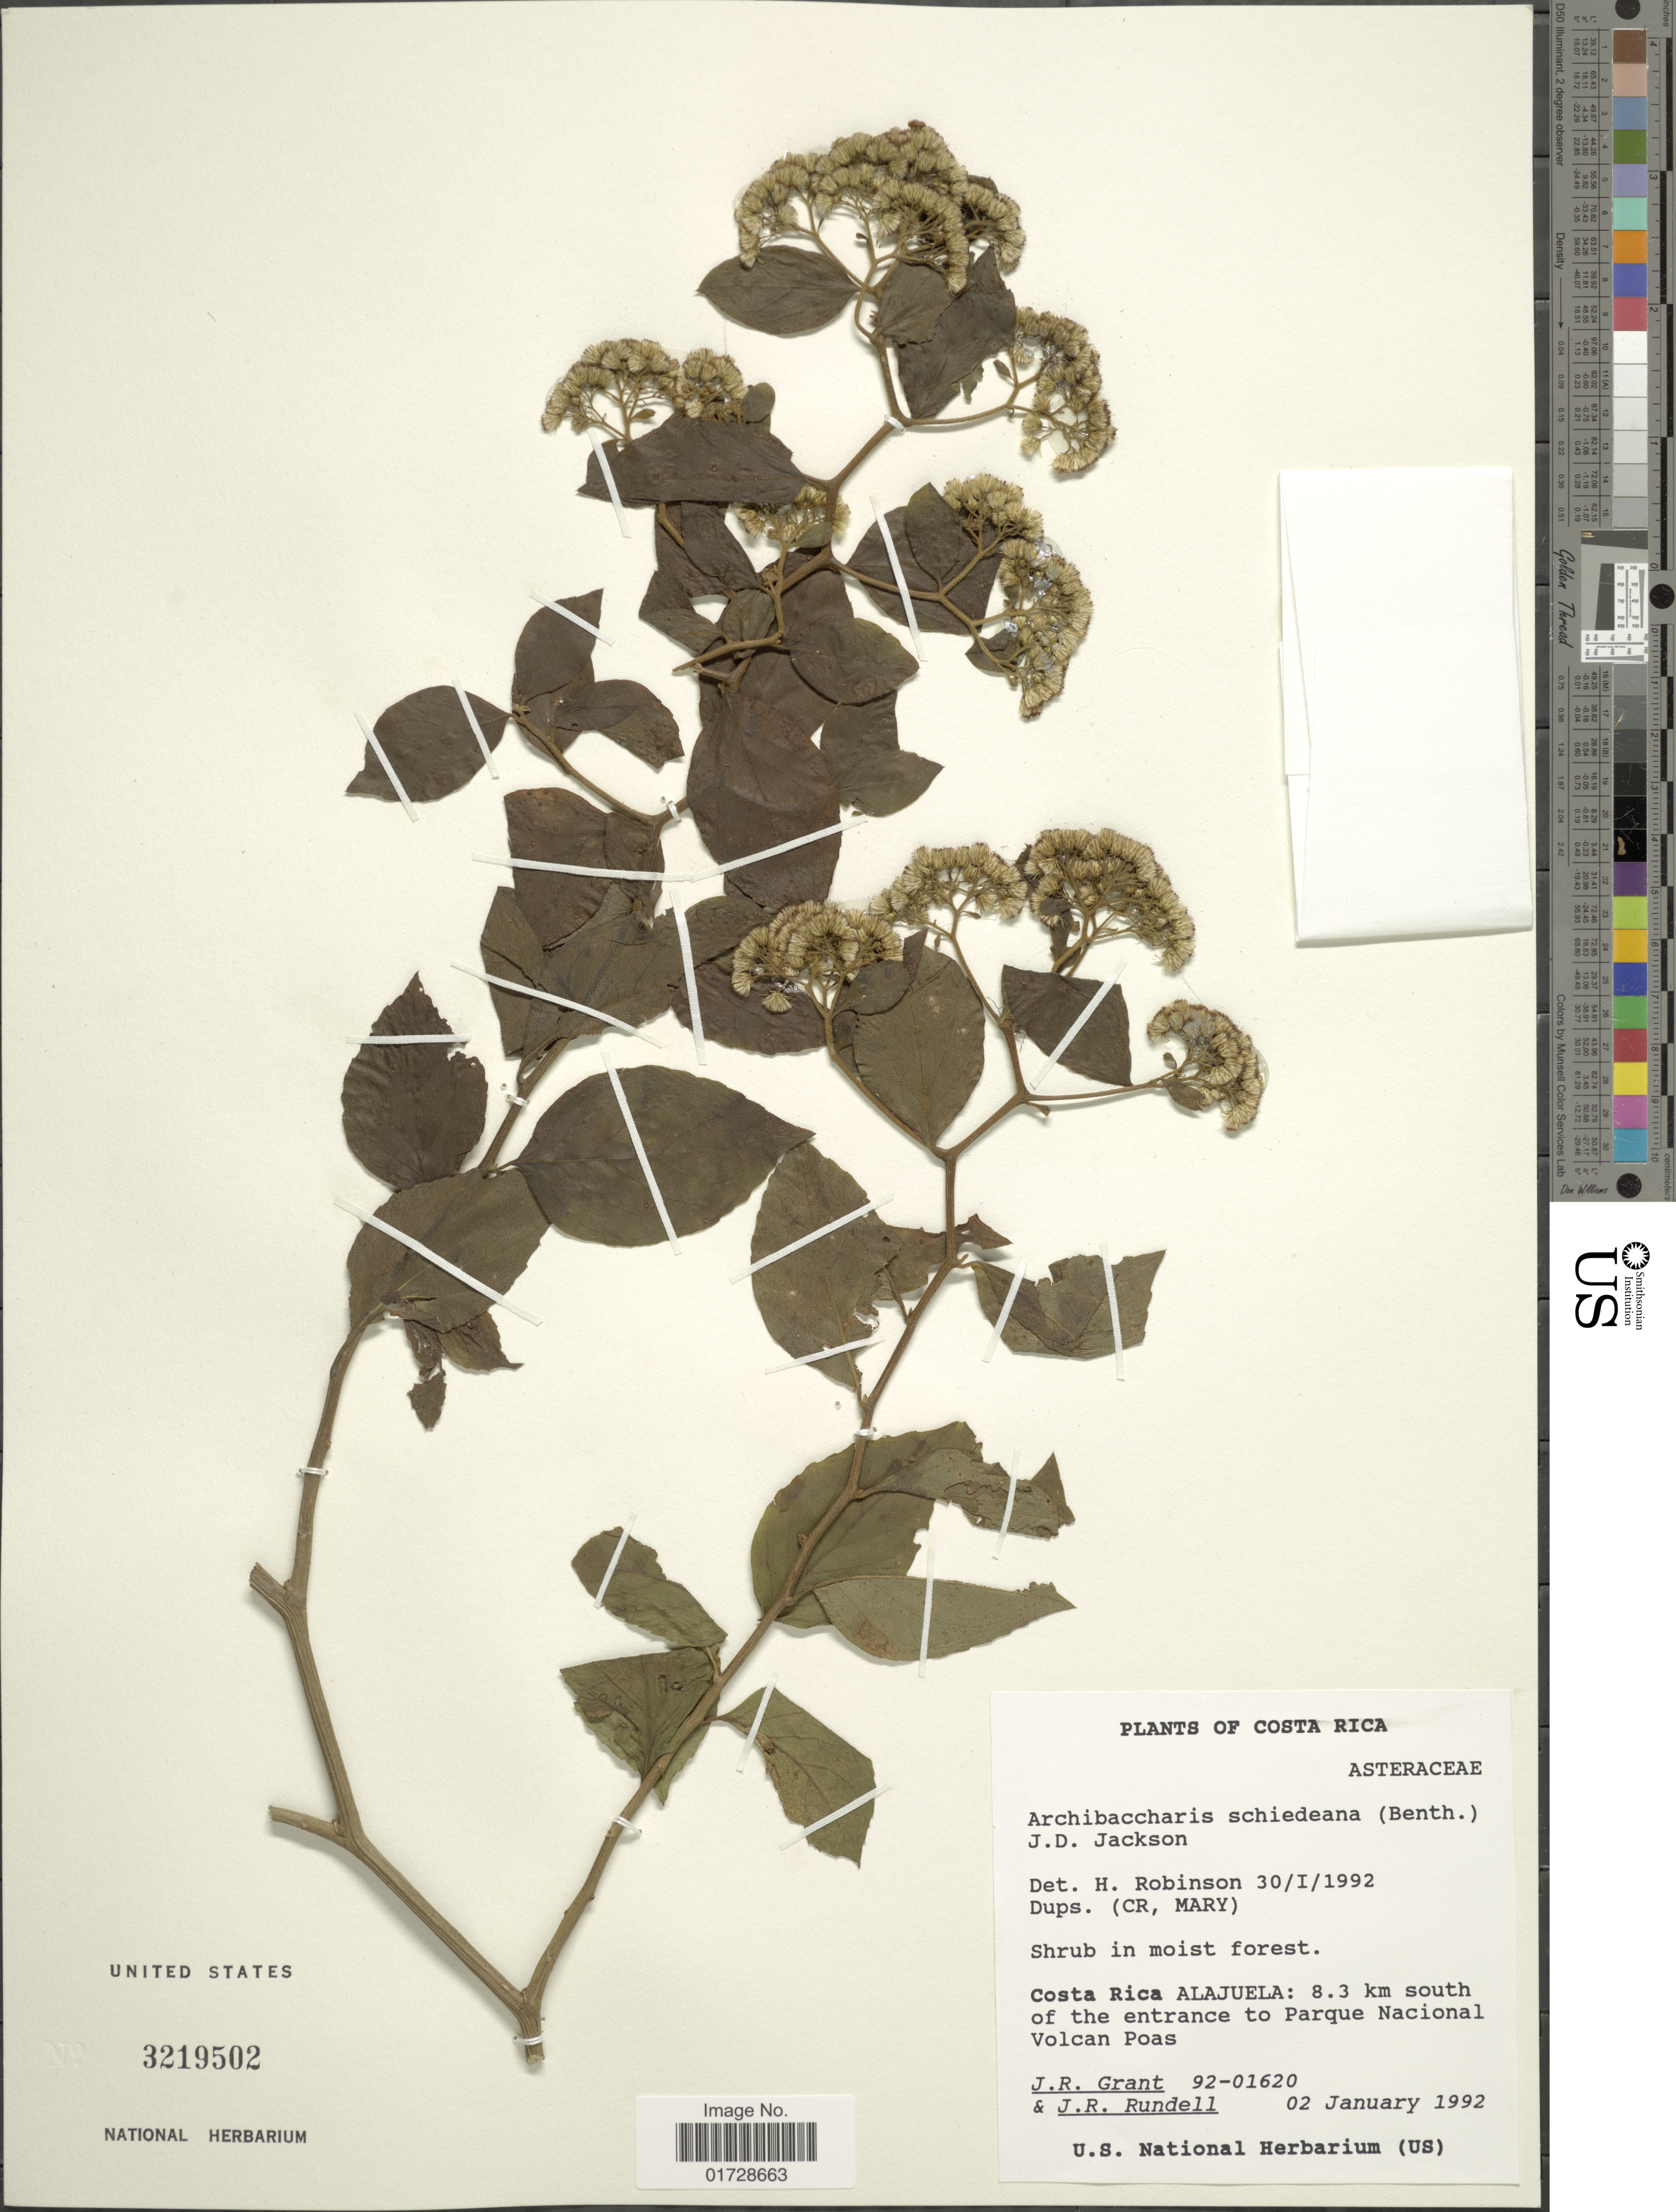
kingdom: Plantae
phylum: Tracheophyta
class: Magnoliopsida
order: Asterales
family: Asteraceae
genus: Archibaccharis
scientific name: Archibaccharis schiedeana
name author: (Benth.) J.D. Jacks.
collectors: J. Grant & J. R. Rundell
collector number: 92-01620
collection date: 1992-01-02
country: Costa Rica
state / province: Alajuela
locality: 8.3 km south of the entrance to Parque Nacional Volcan Poas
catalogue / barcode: US 3219502